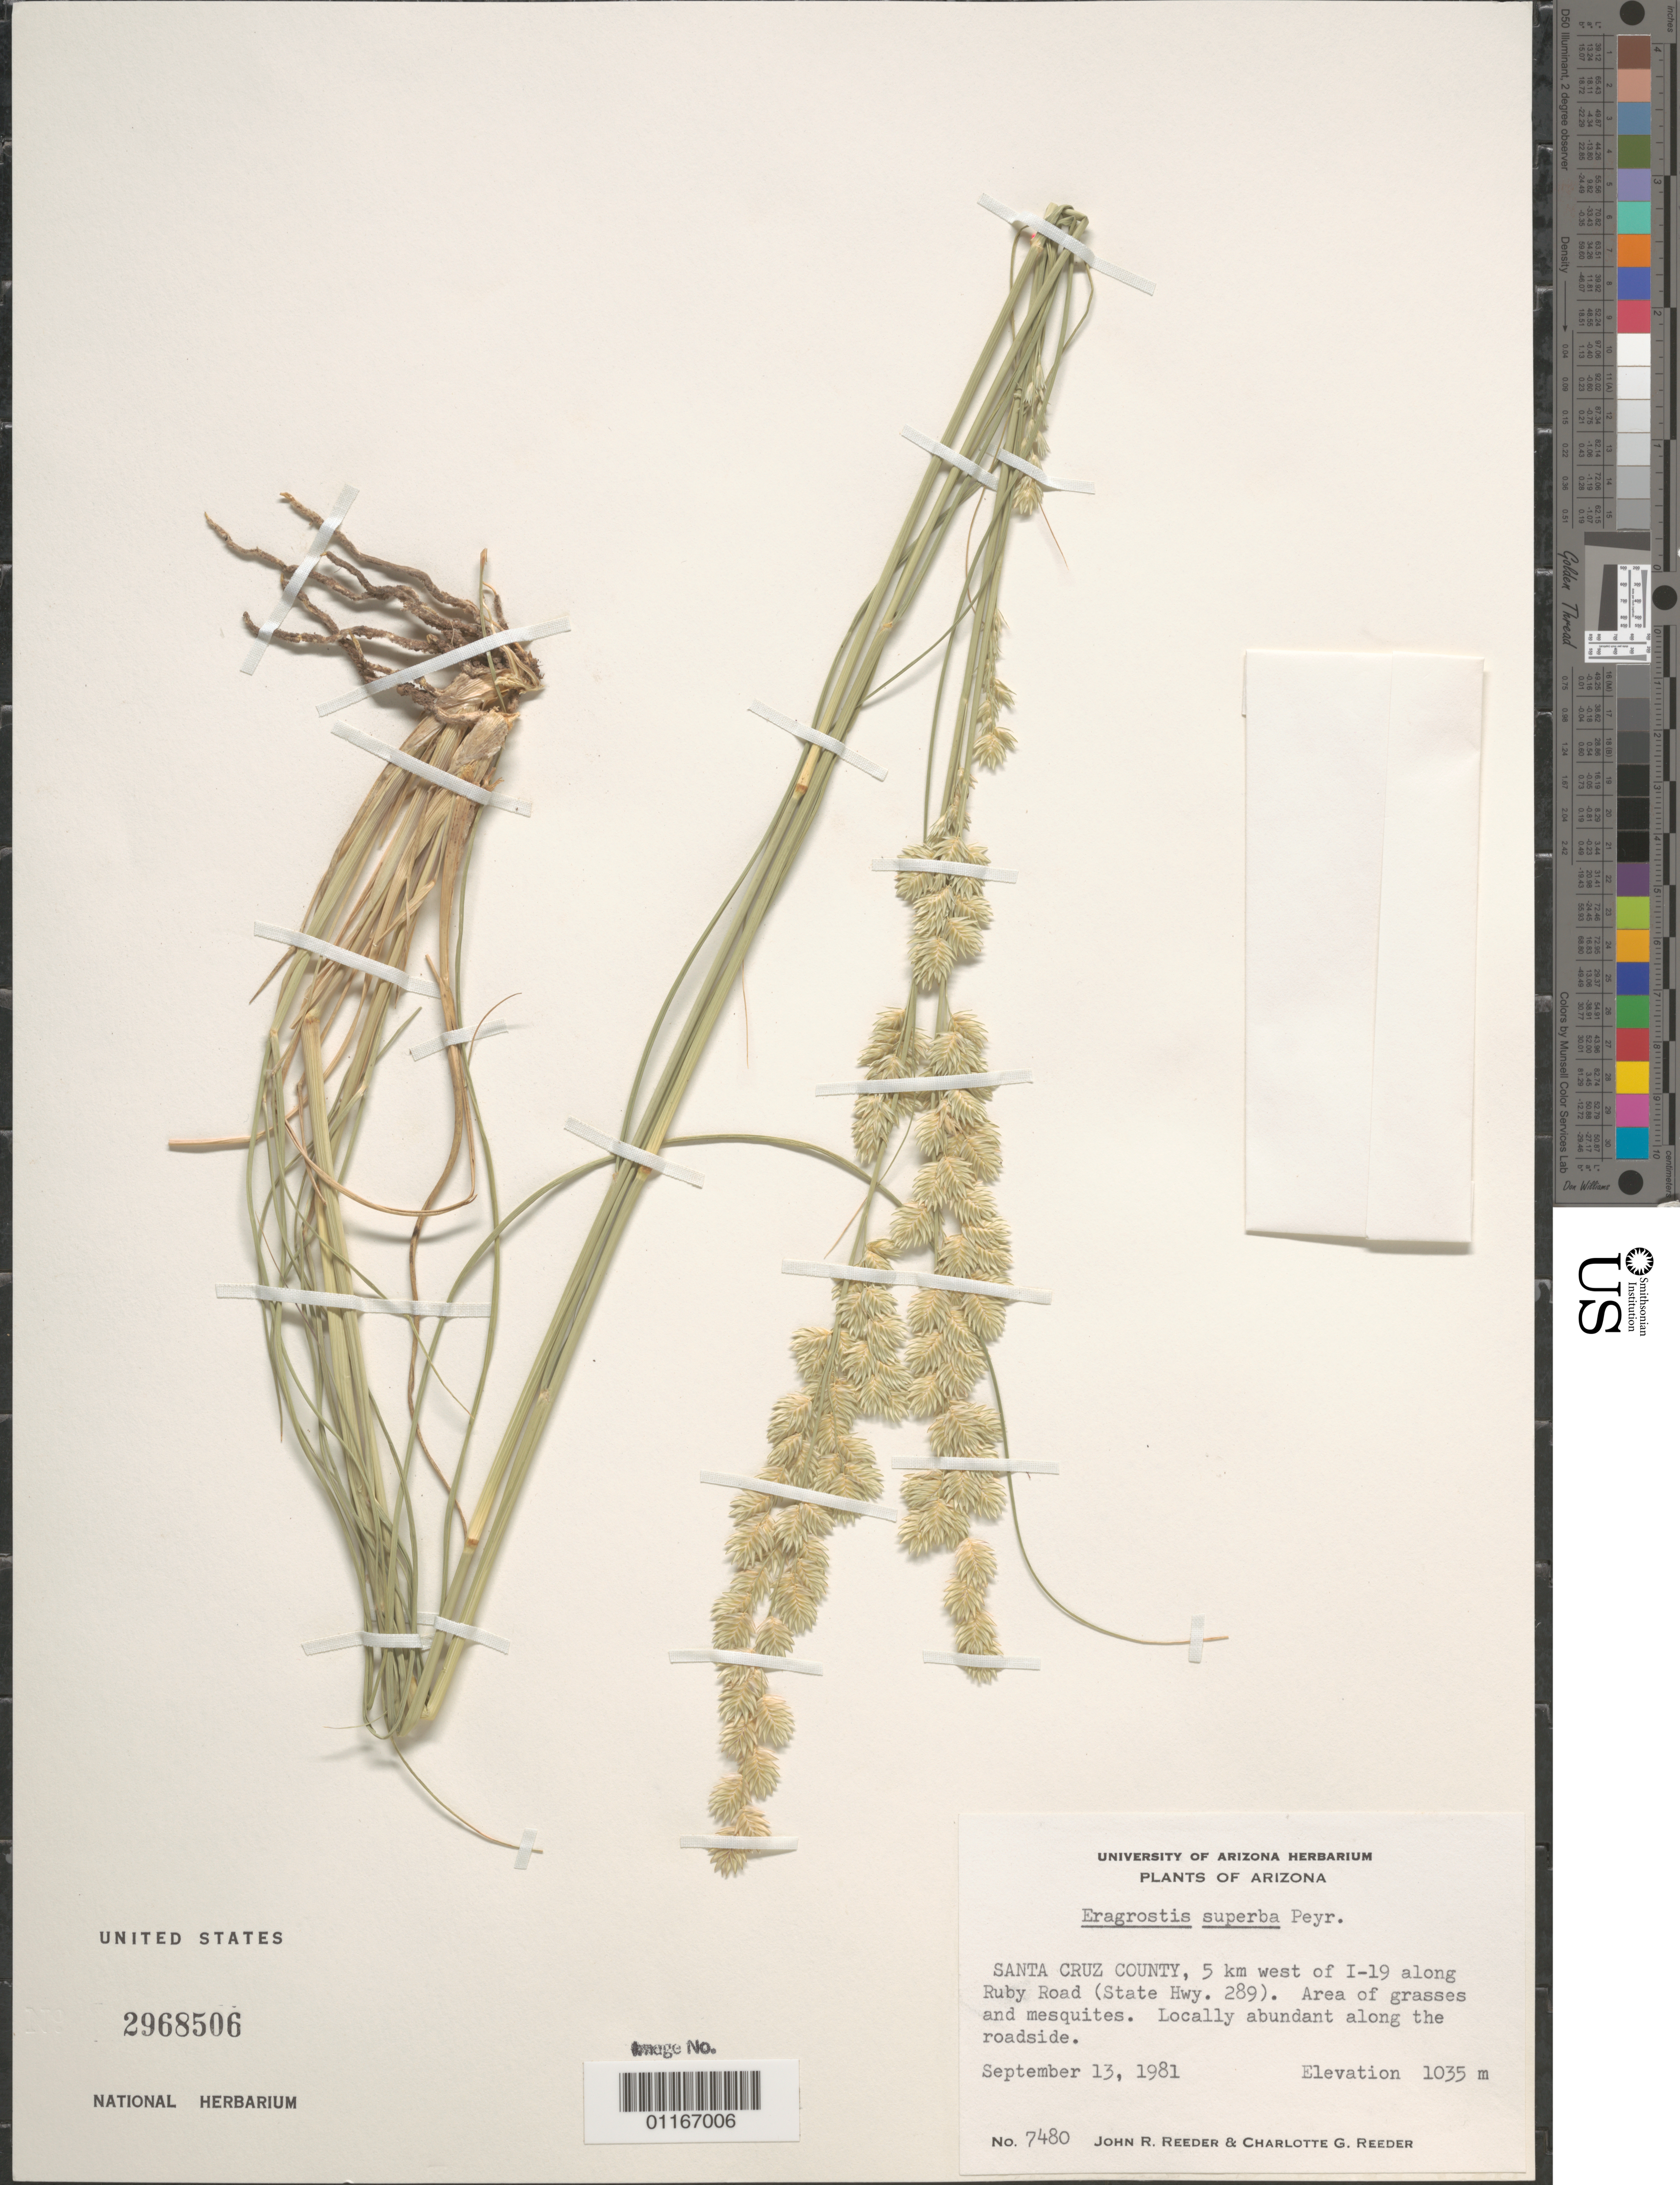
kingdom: Plantae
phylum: Tracheophyta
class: Liliopsida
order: Poales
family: Poaceae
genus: Eragrostis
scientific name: Eragrostis superba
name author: Peyr.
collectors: J.R. Reeder & C.O. Reeder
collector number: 7480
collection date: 1981-09-13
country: United States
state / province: Arizona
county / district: Santa Cruz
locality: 5 km west of I-19 along Ruby Road (State Highway 289)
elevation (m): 1035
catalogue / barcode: US 2968506